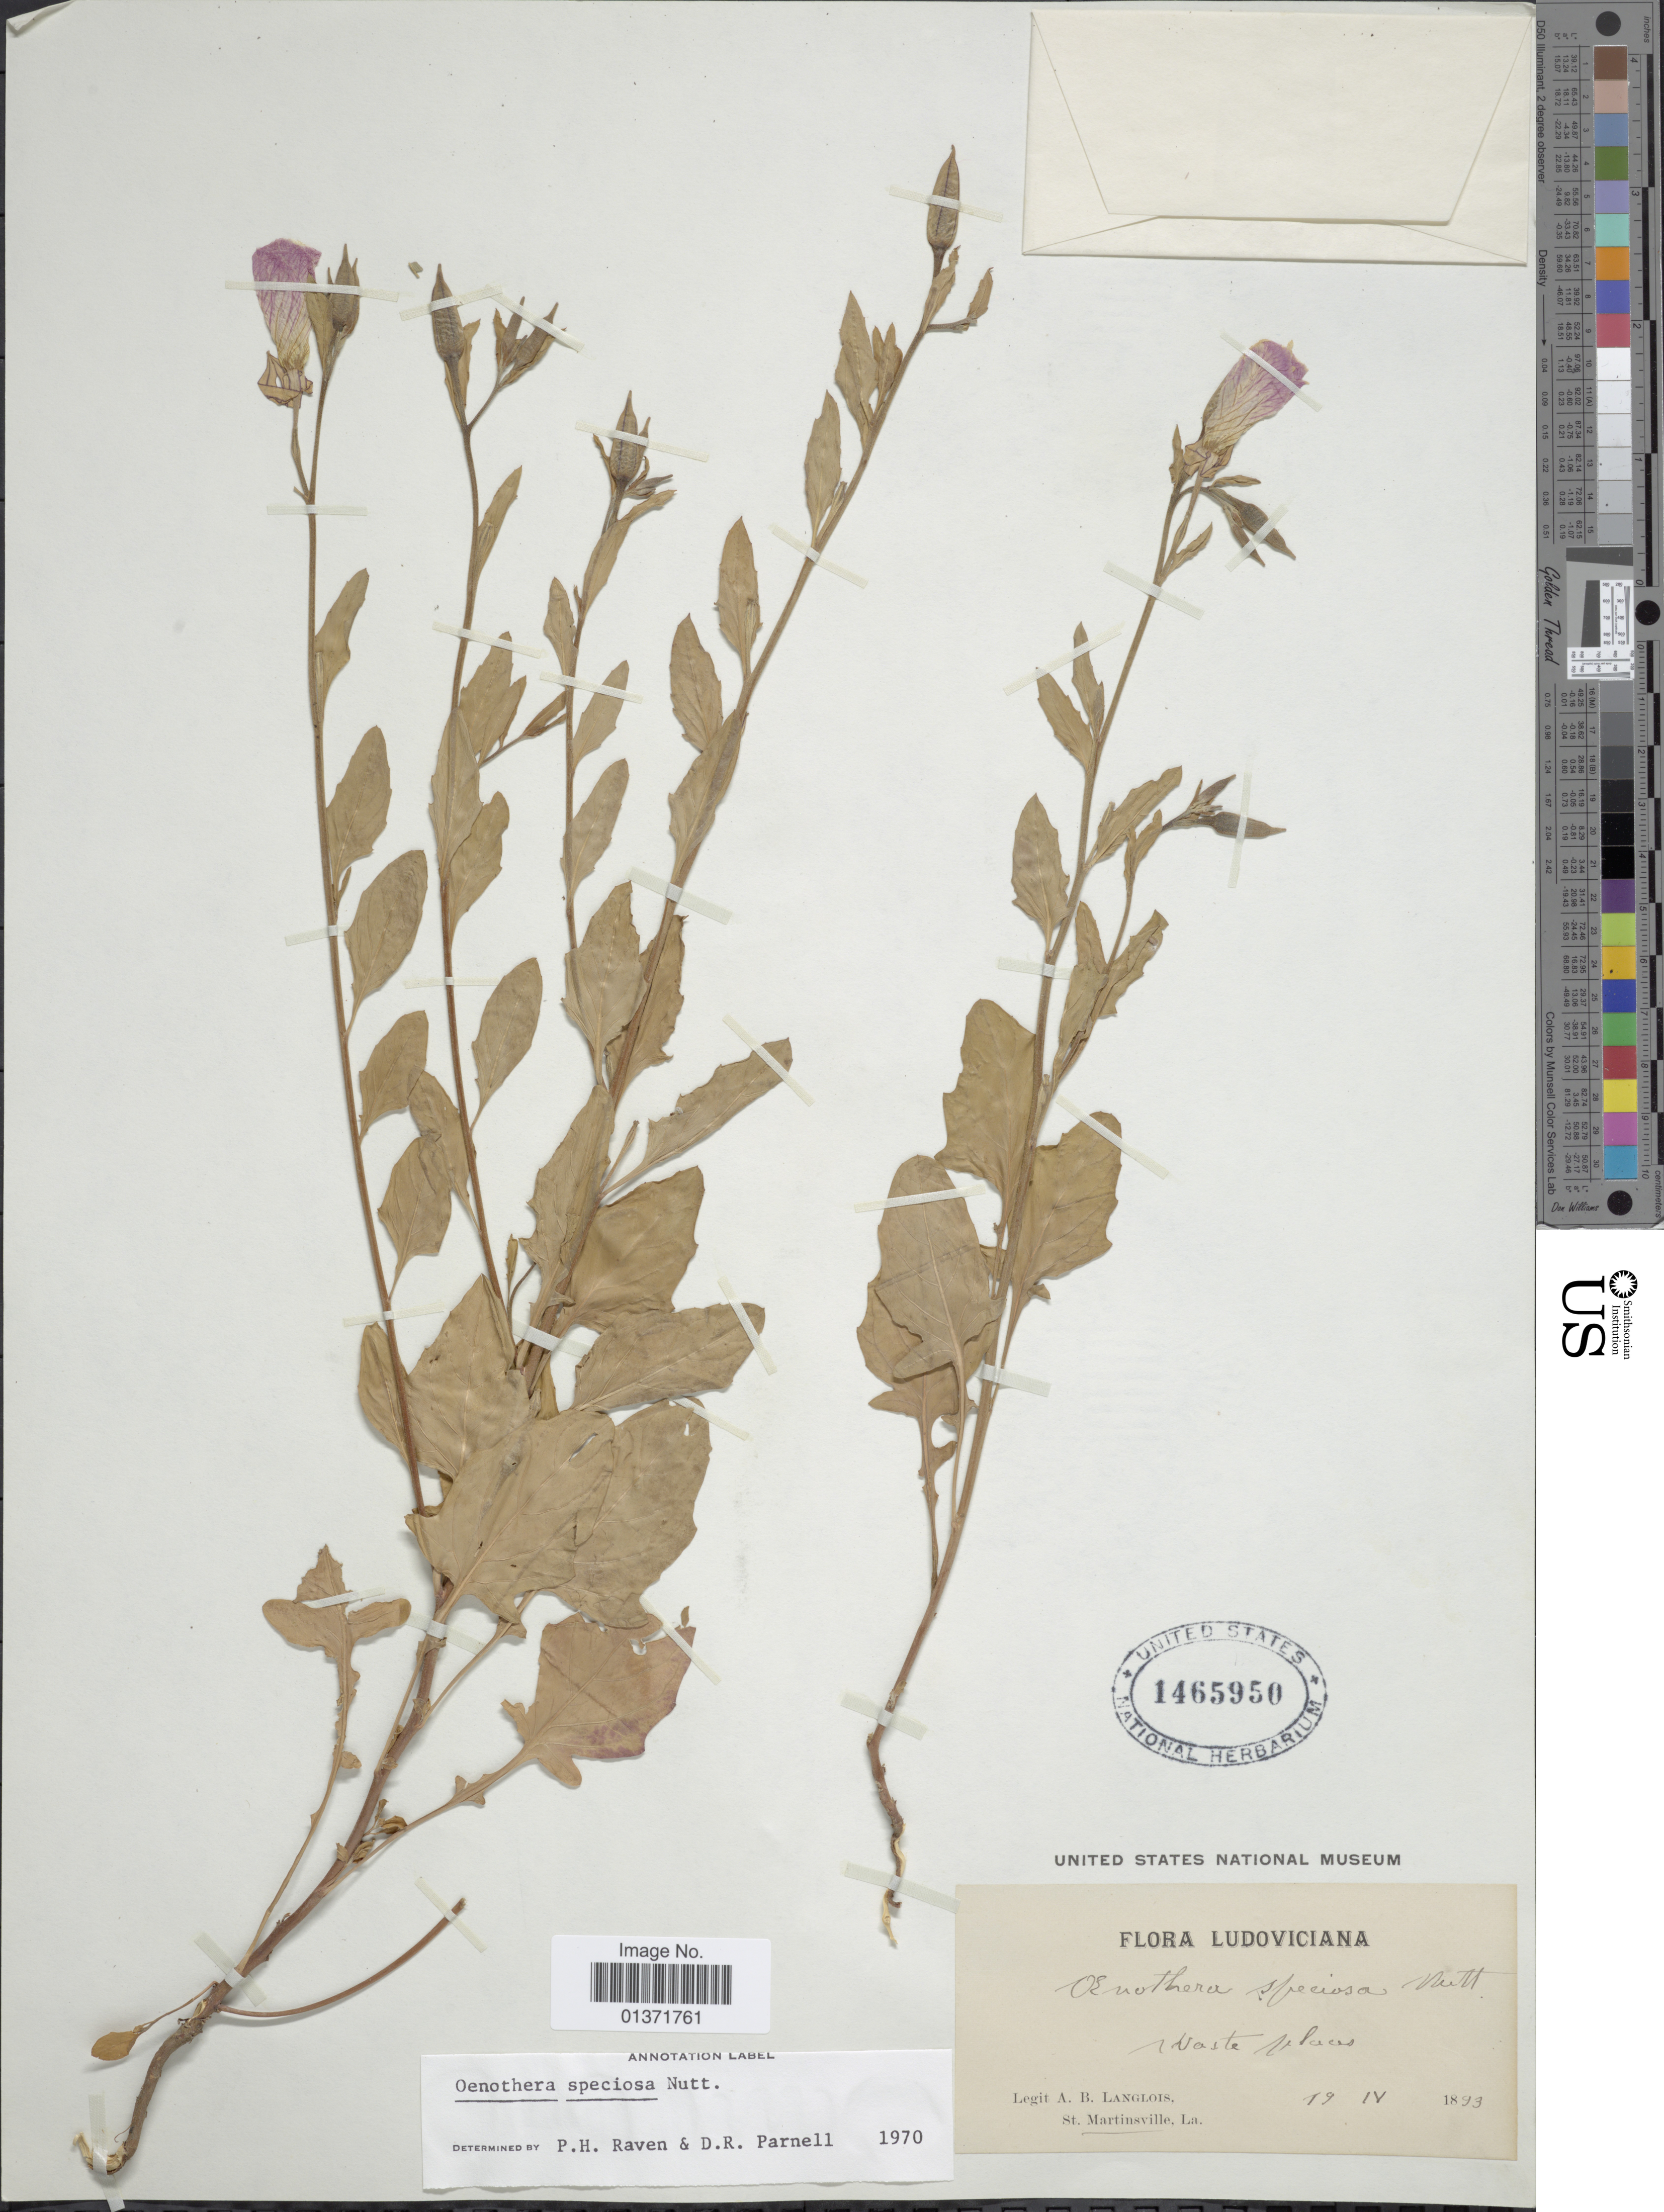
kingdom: Plantae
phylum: Tracheophyta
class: Magnoliopsida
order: Myrtales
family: Onagraceae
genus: Oenothera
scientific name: Oenothera speciosa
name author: Nutt.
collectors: A. Langlois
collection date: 1893-04-19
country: United States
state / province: Louisiana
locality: Ludoviciana, St. Martinsville, La.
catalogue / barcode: US 1465950